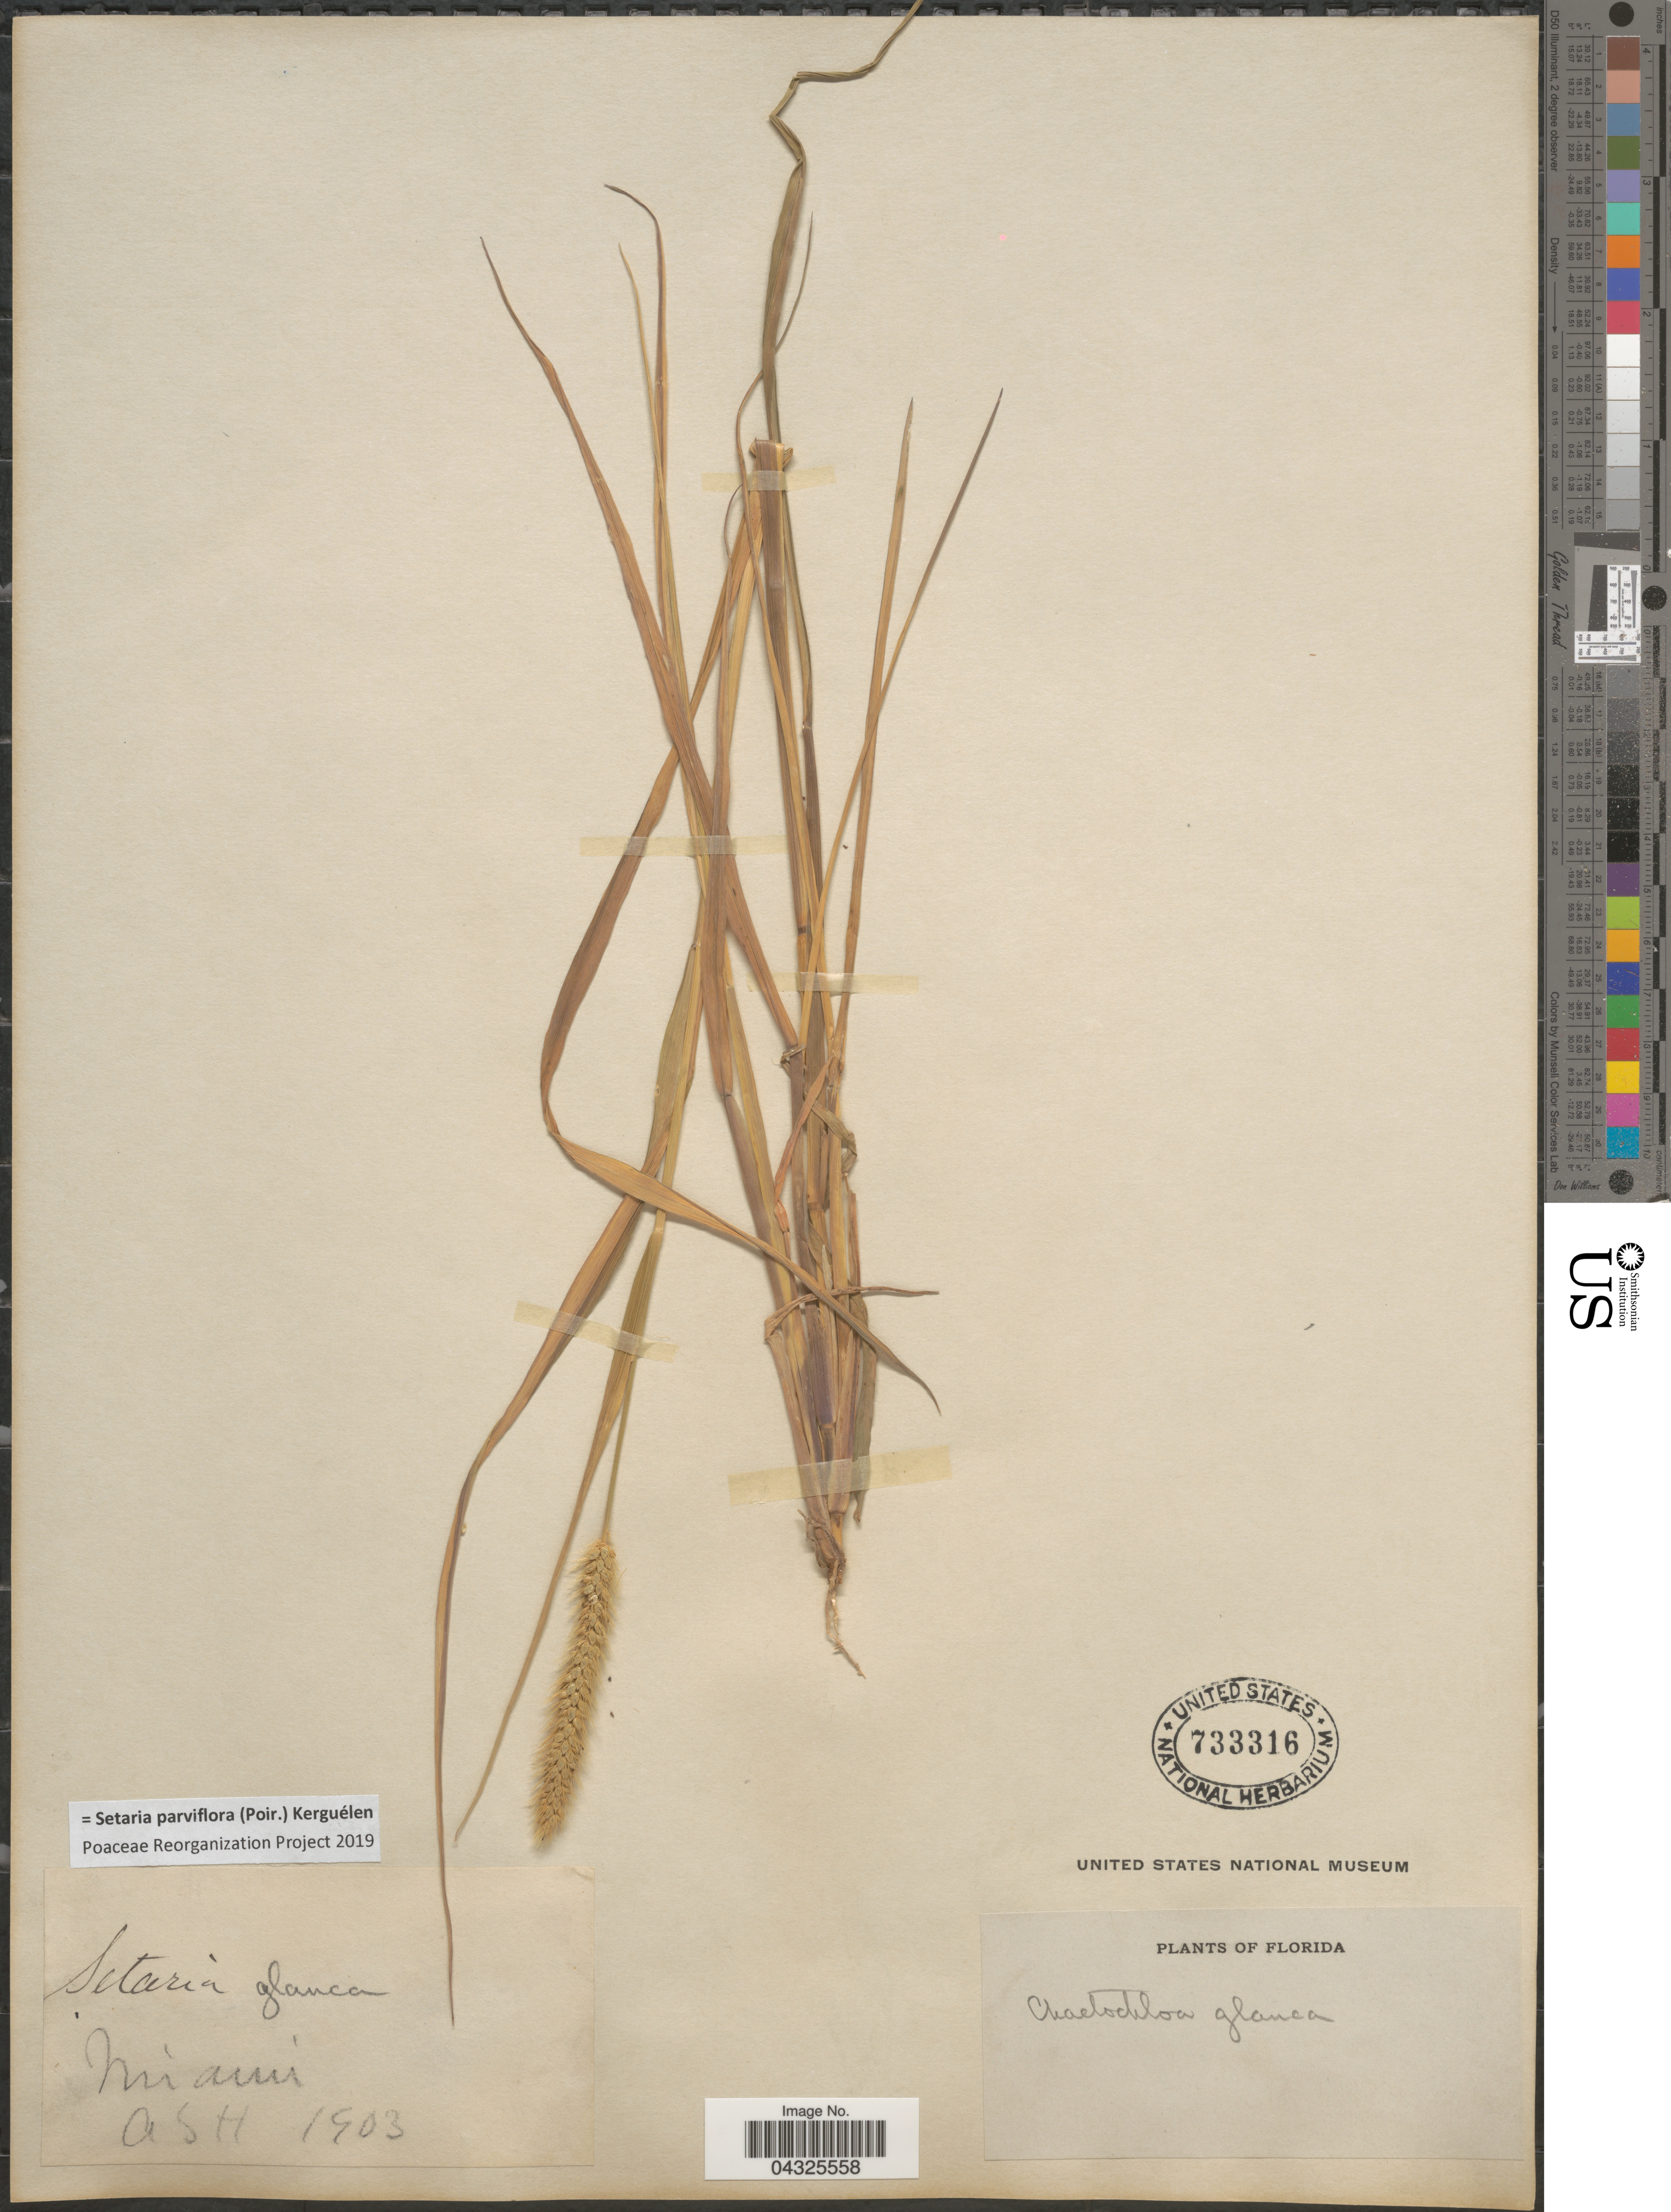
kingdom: Plantae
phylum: Tracheophyta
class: Liliopsida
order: Poales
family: Poaceae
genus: Setaria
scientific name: Setaria parviflora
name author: (Poir.) Kerguélen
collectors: A. H.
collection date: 1903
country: United States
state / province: Florida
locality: Miami.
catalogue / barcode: US 733316